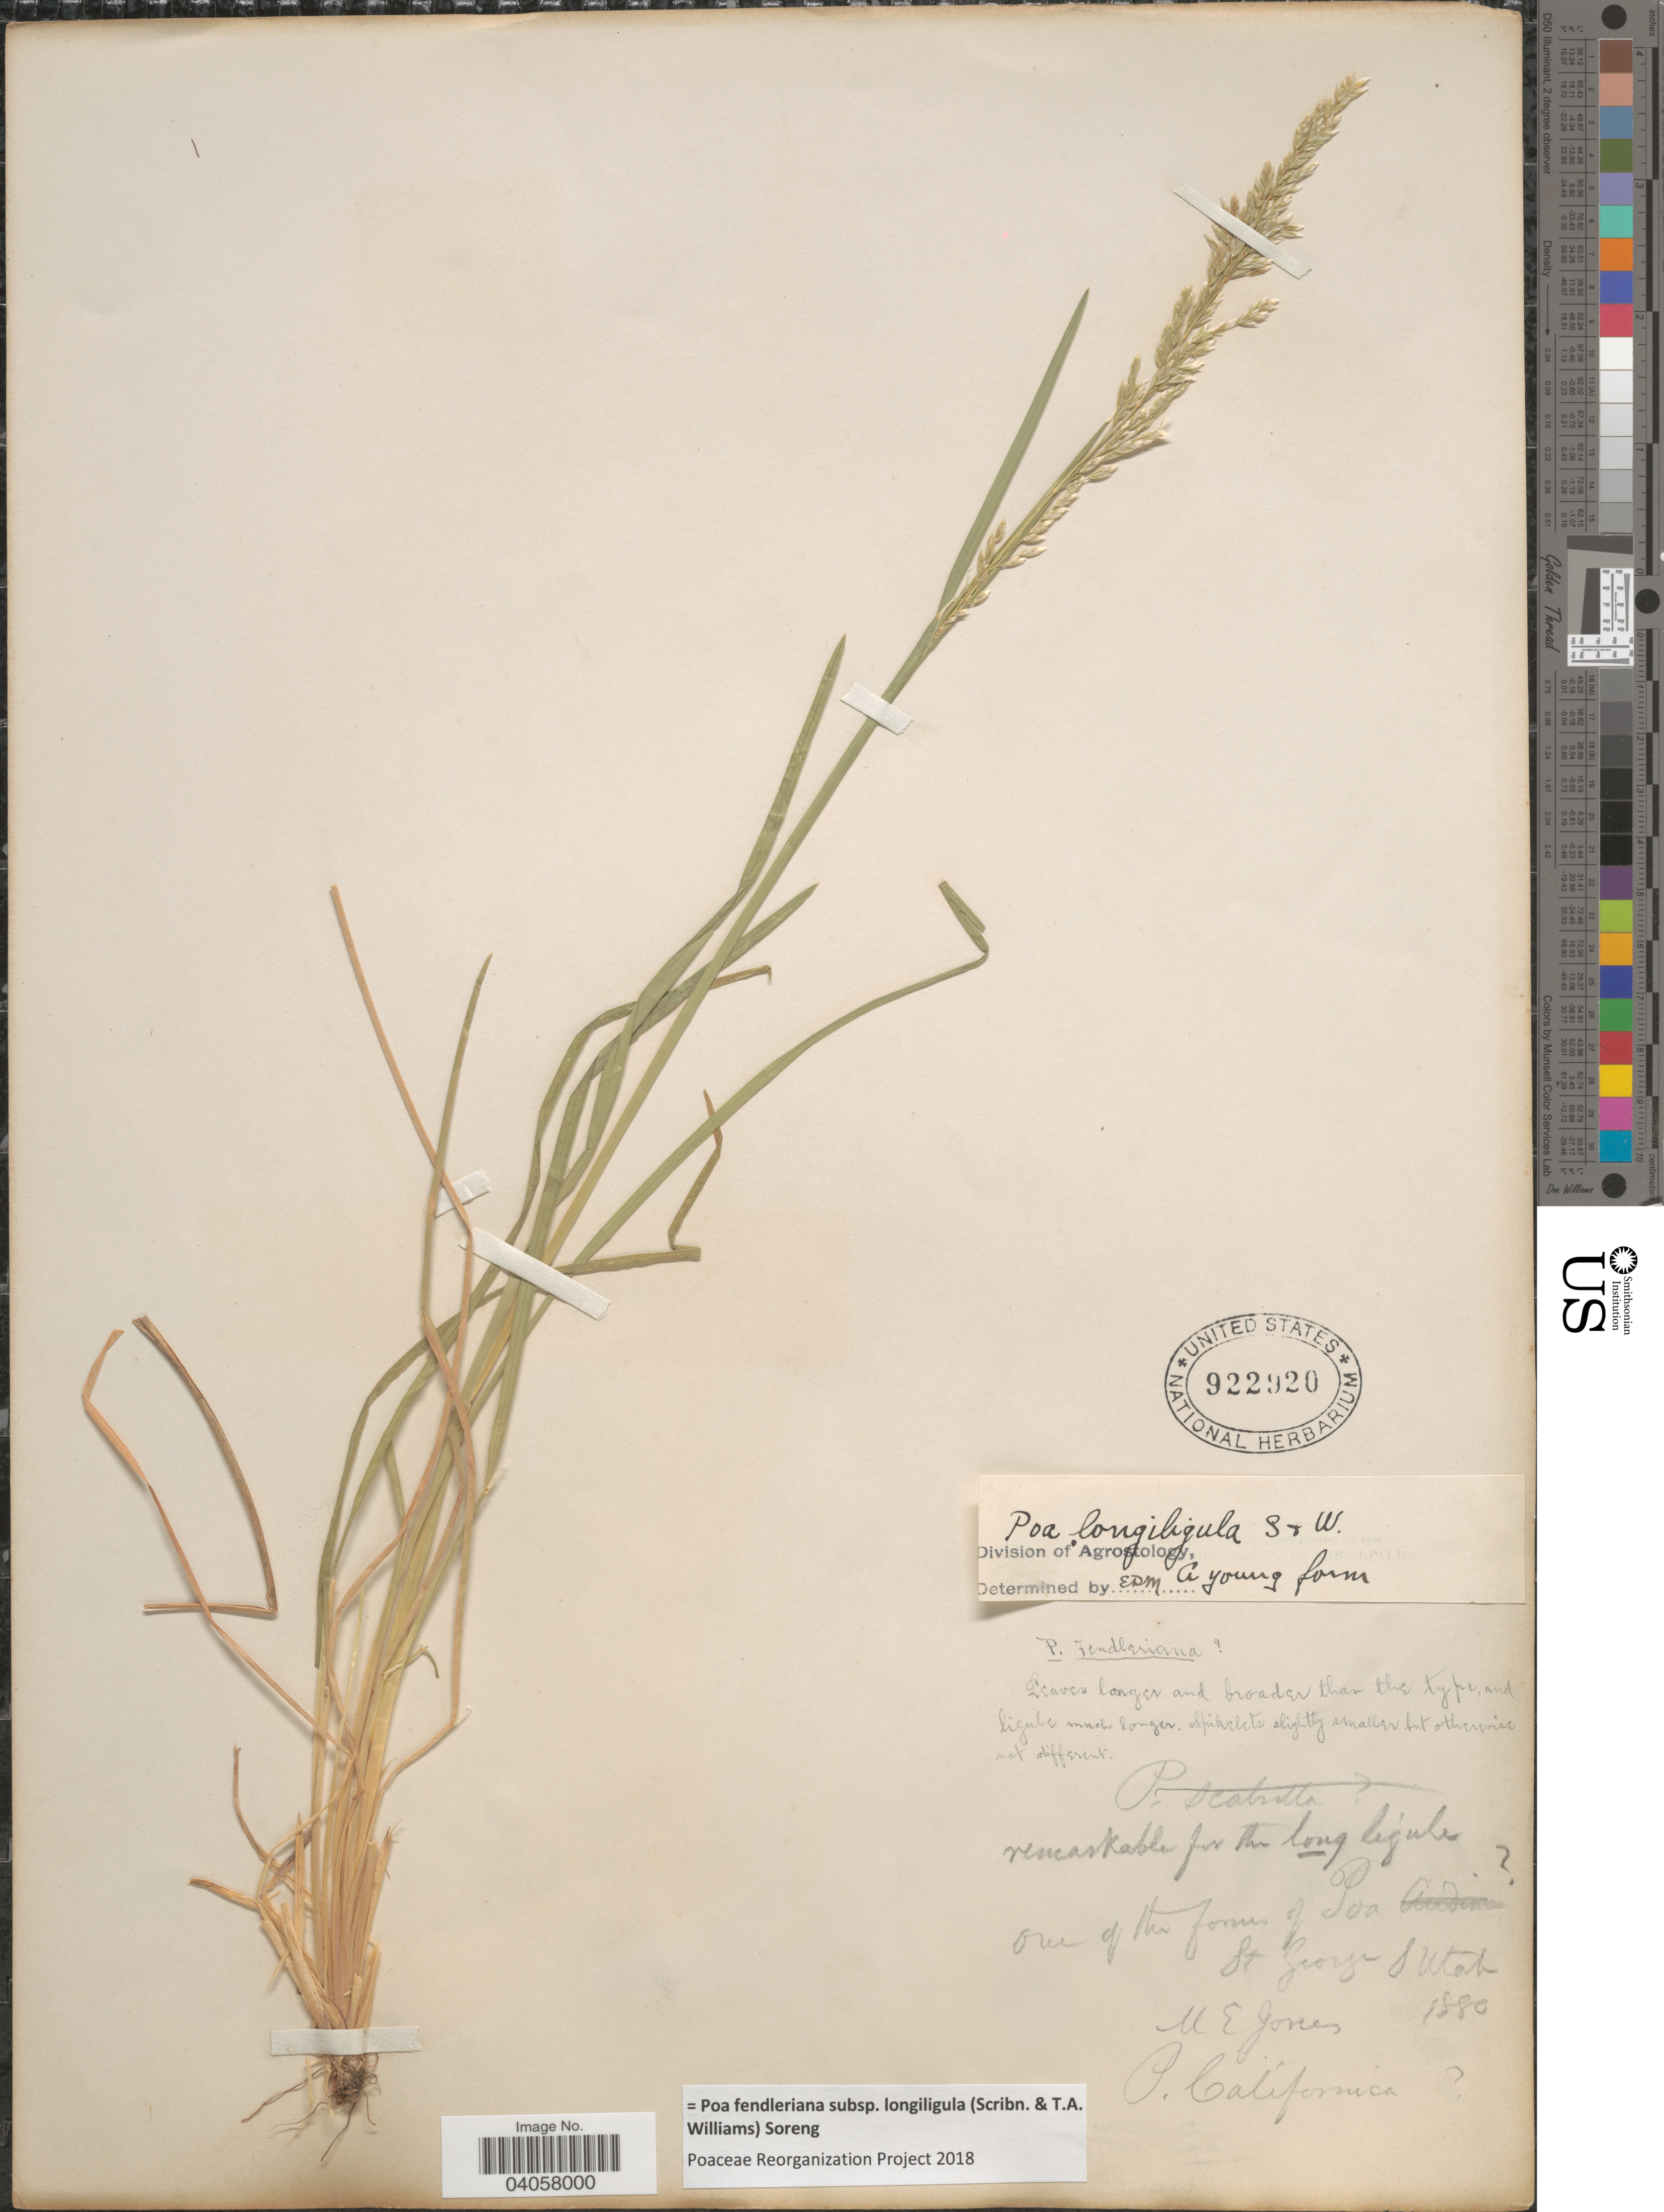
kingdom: Plantae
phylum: Tracheophyta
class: Liliopsida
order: Poales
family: Poaceae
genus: Poa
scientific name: Poa fendleriana subsp. longiligula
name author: (Scribn. & T.A. Williams) Soreng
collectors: M. E. Jones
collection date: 1880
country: United States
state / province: Utah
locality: St George S Utah.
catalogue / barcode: US 922920